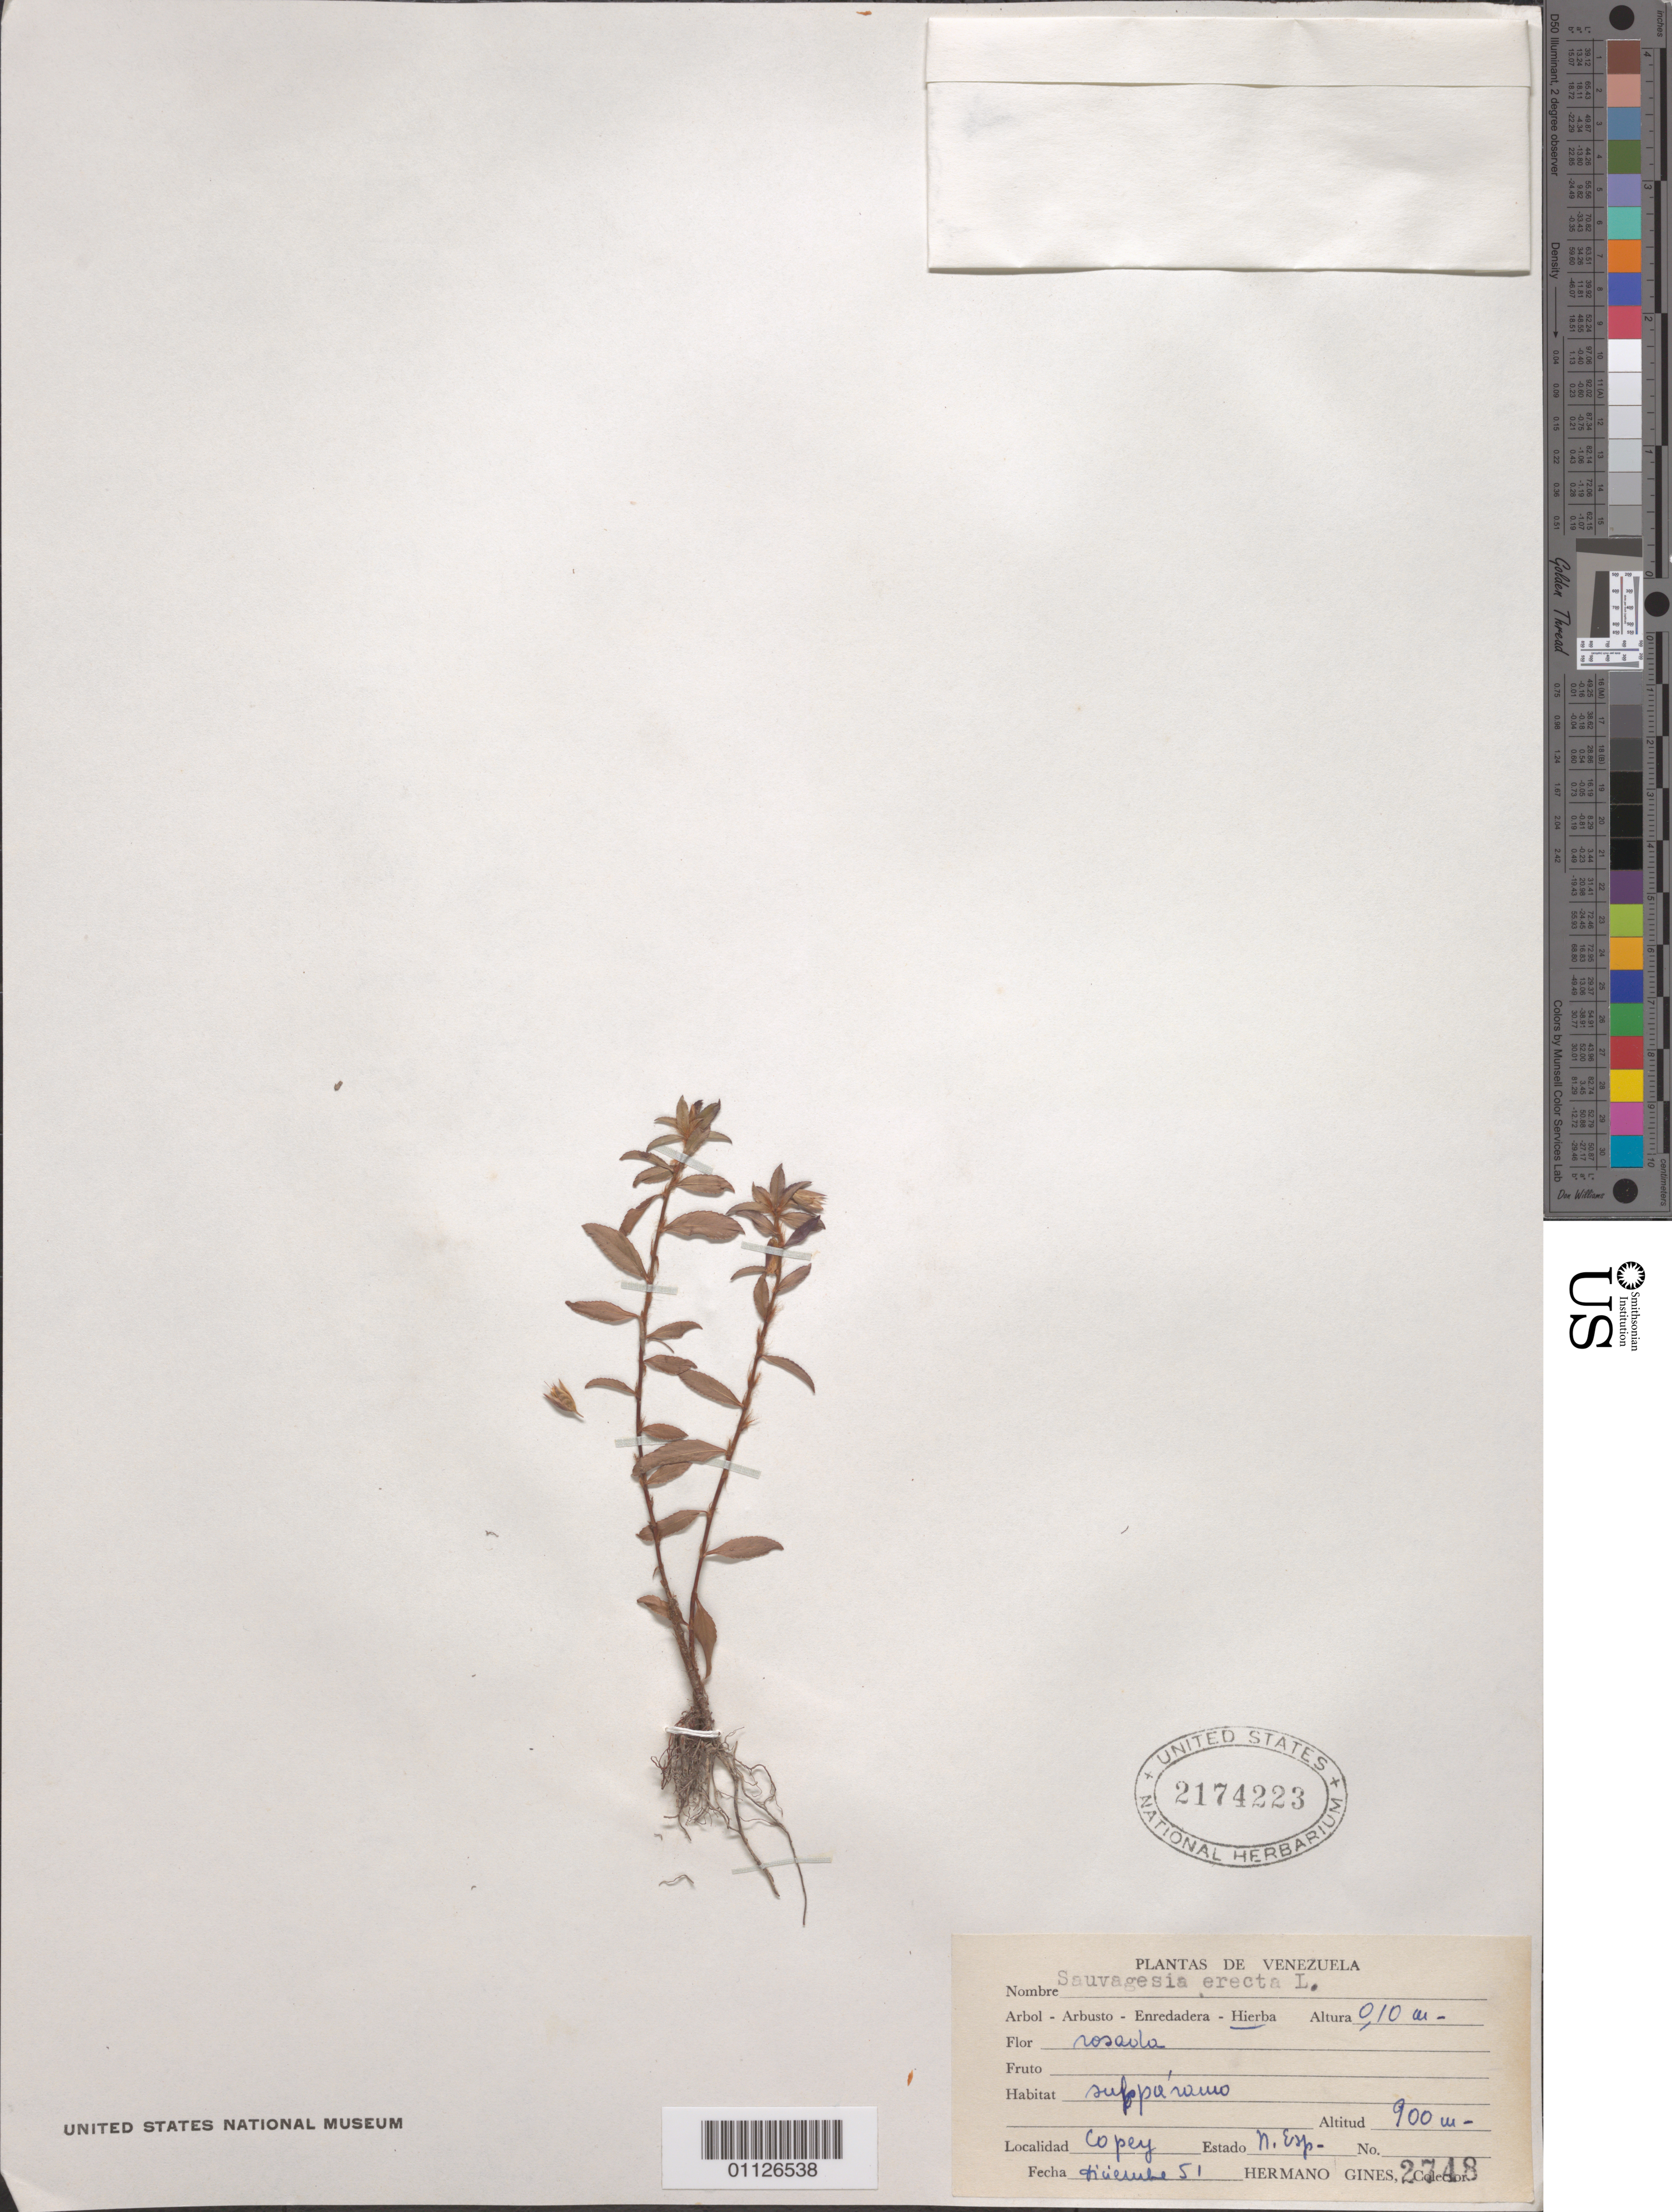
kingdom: Plantae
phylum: Tracheophyta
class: Magnoliopsida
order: Malpighiales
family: Ochnaceae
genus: Sauvagesia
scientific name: Sauvagesia erecta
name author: L.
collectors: Bro. Gines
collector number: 2748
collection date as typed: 01 Dec 1951 to 31 Dec 1951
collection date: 1951-12-01/1951-12-31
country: Venezuela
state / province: Nueva Esparta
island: Margarita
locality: Copey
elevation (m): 900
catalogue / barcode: US 2174223